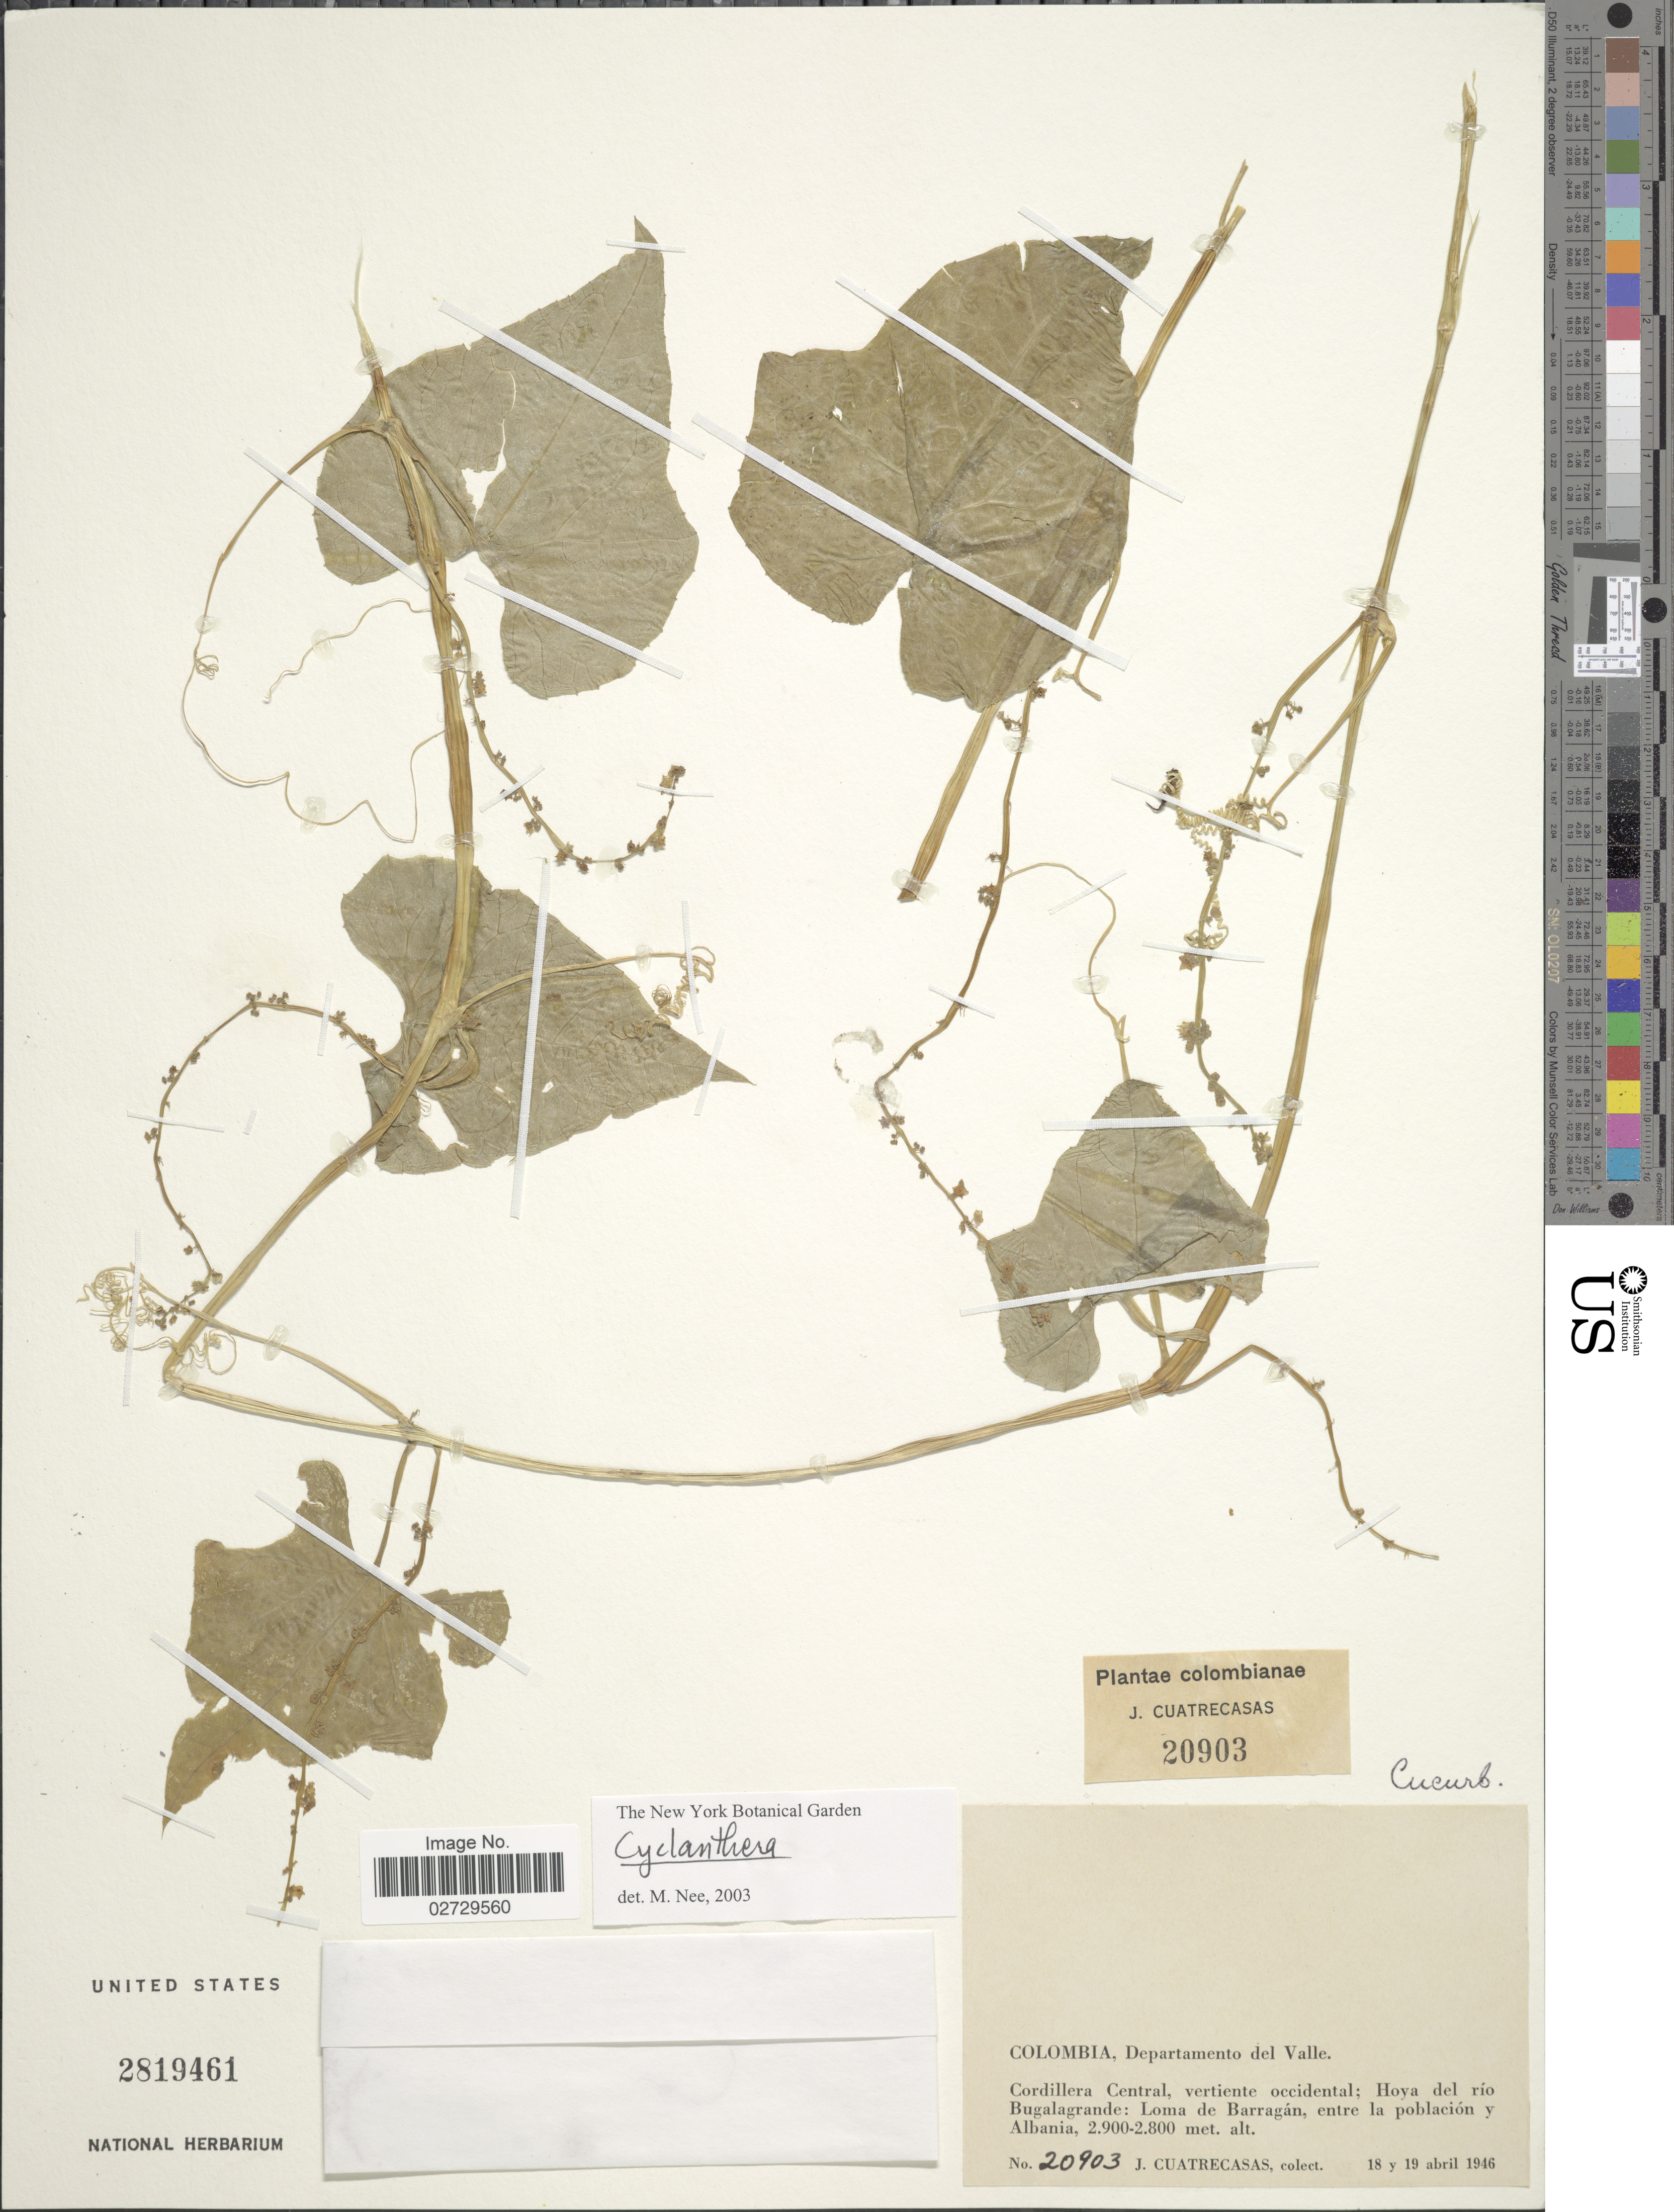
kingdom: Plantae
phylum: Tracheophyta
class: Magnoliopsida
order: Cucurbitales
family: Cucurbitaceae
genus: Cyclanthera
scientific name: Cyclanthera sp.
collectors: J. Cuatrecasas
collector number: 20903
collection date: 1946-04-18/1946-04-19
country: Colombia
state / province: Valle del Cauca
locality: Departamento del Valle. Cordillera Central, vertiente occidental: Hoya del rio Bugalagrande: Loma de Barragan, entre la poblacion y Albania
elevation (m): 2800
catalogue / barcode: US 2819461